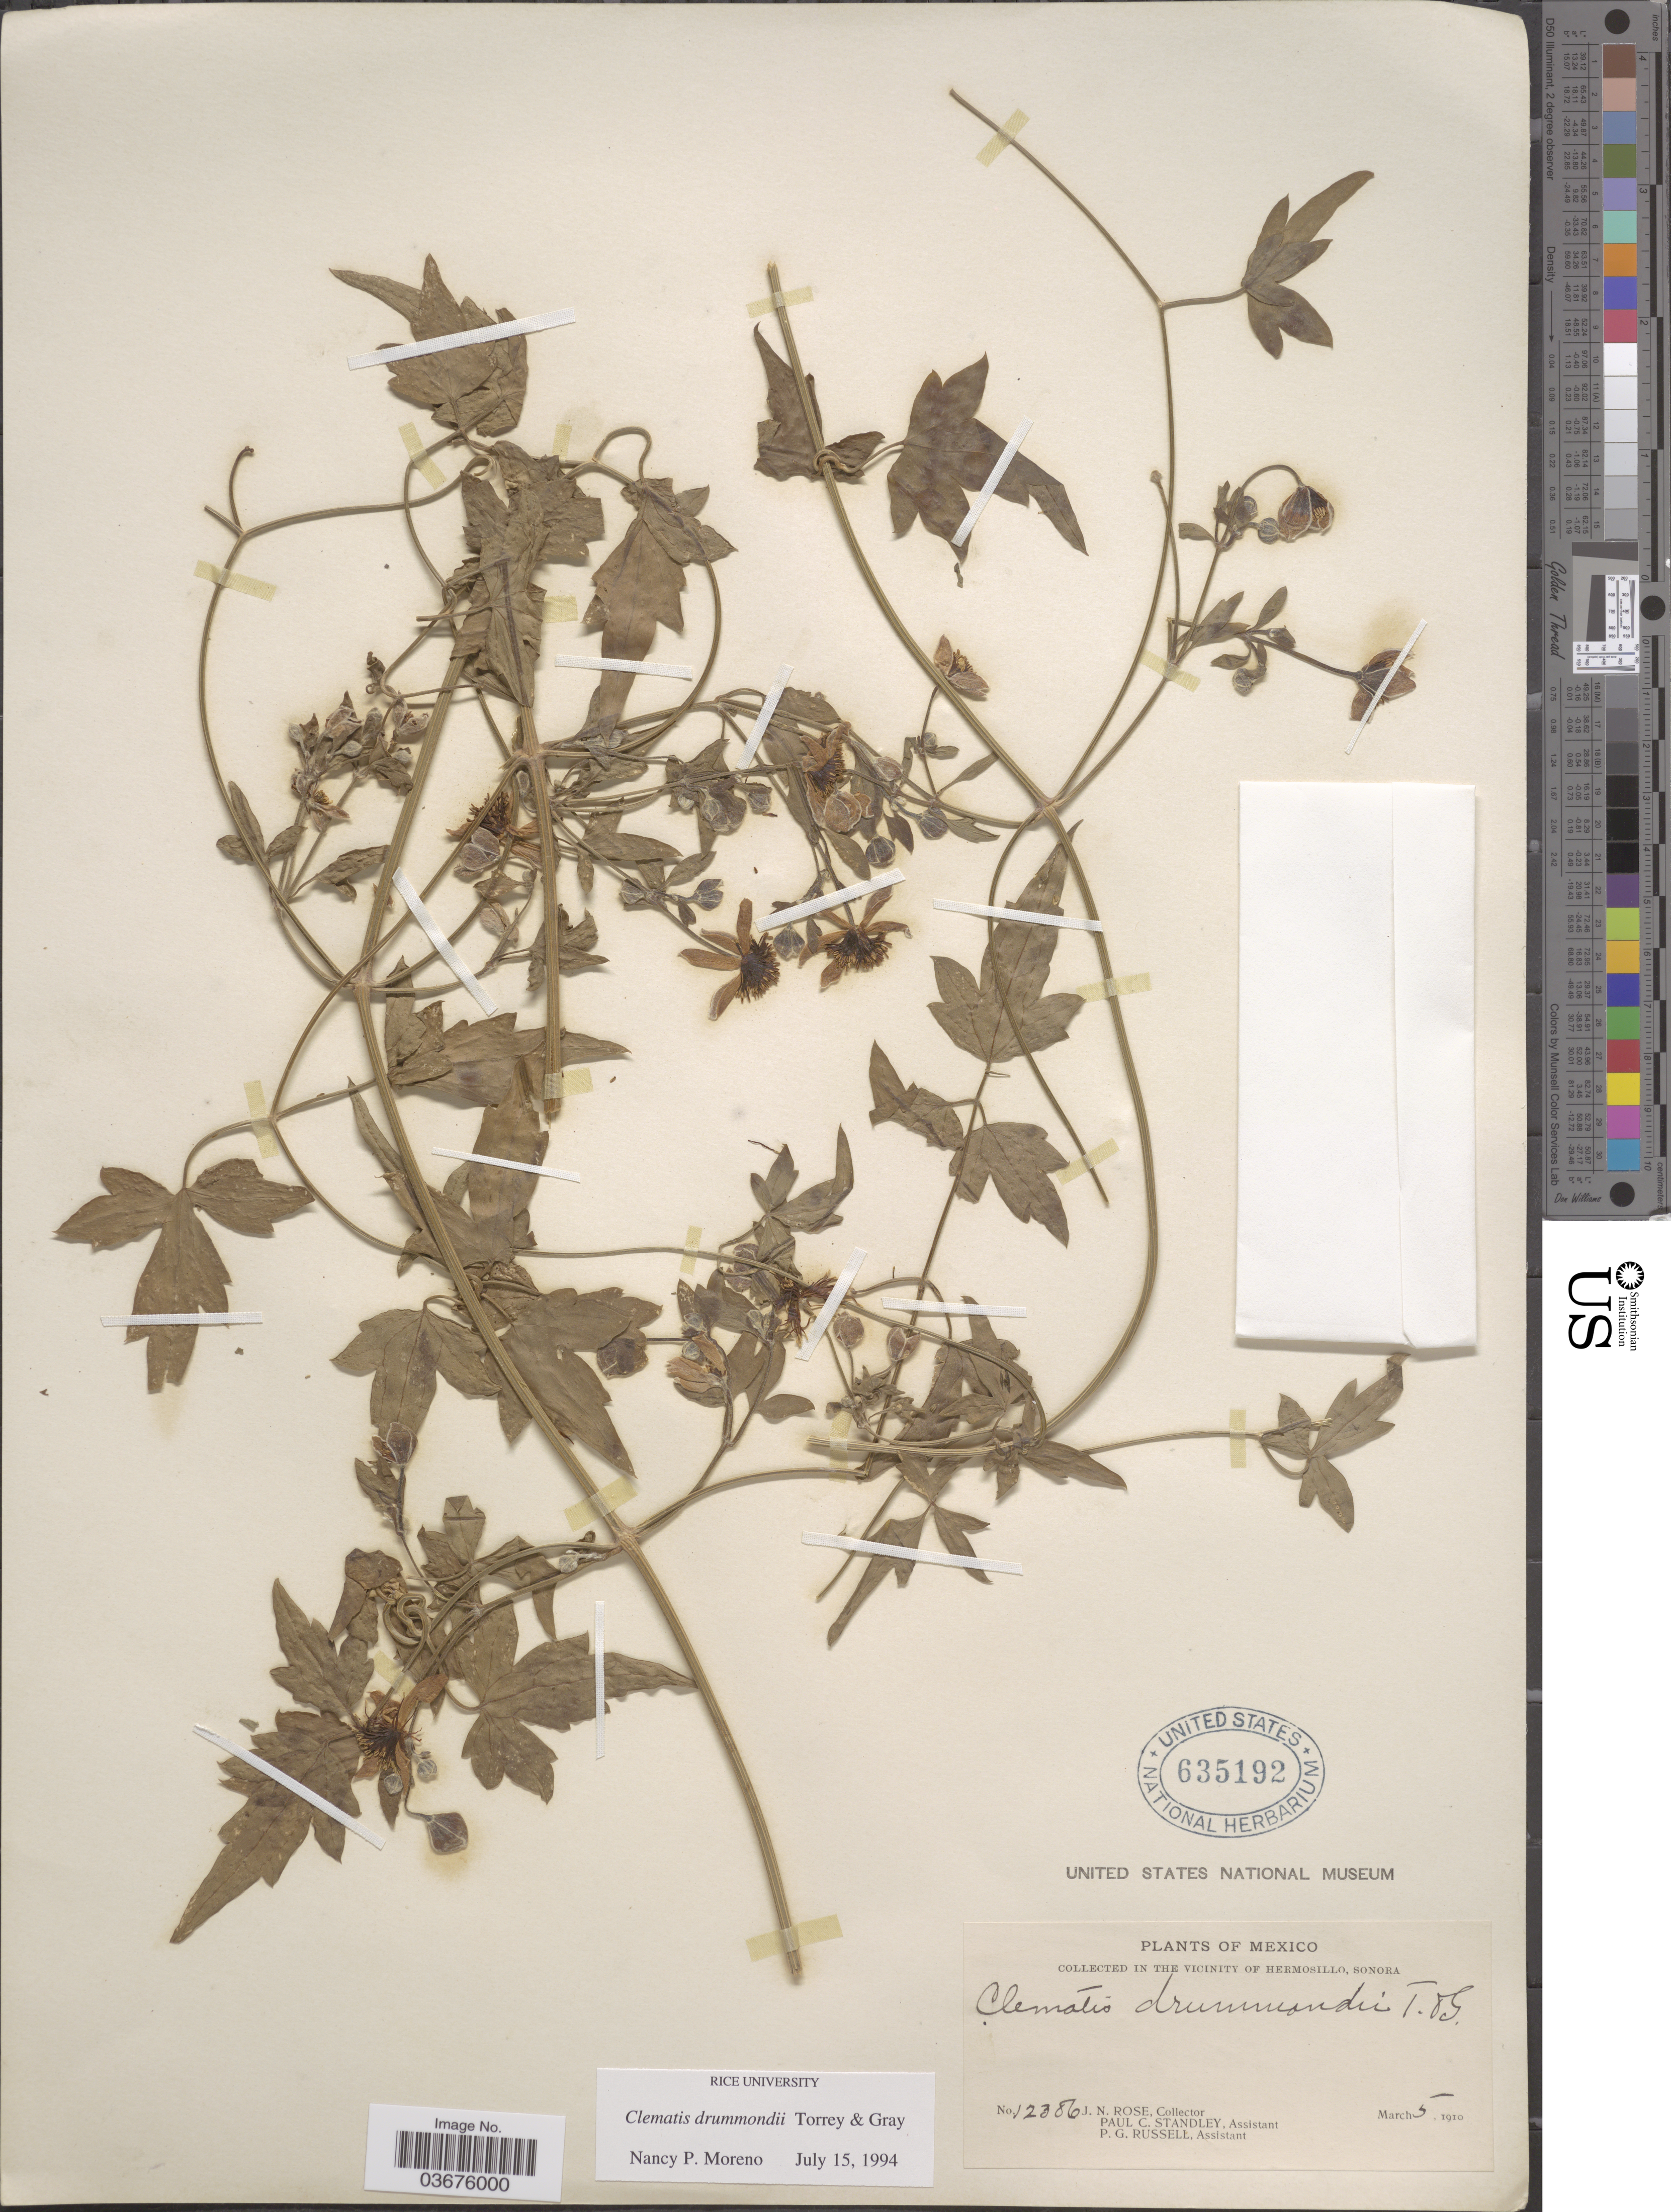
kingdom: Plantae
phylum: Tracheophyta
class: Magnoliopsida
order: Ranunculales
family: Ranunculaceae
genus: Clematis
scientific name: Clematis drummondii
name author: Torr. & A. Gray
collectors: J. N. Rose, P. C. Standley & P. G. Russell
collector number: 12386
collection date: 1910-03-05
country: Mexico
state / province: Sonora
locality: Vicinity of Hermosillo.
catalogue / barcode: US 635192